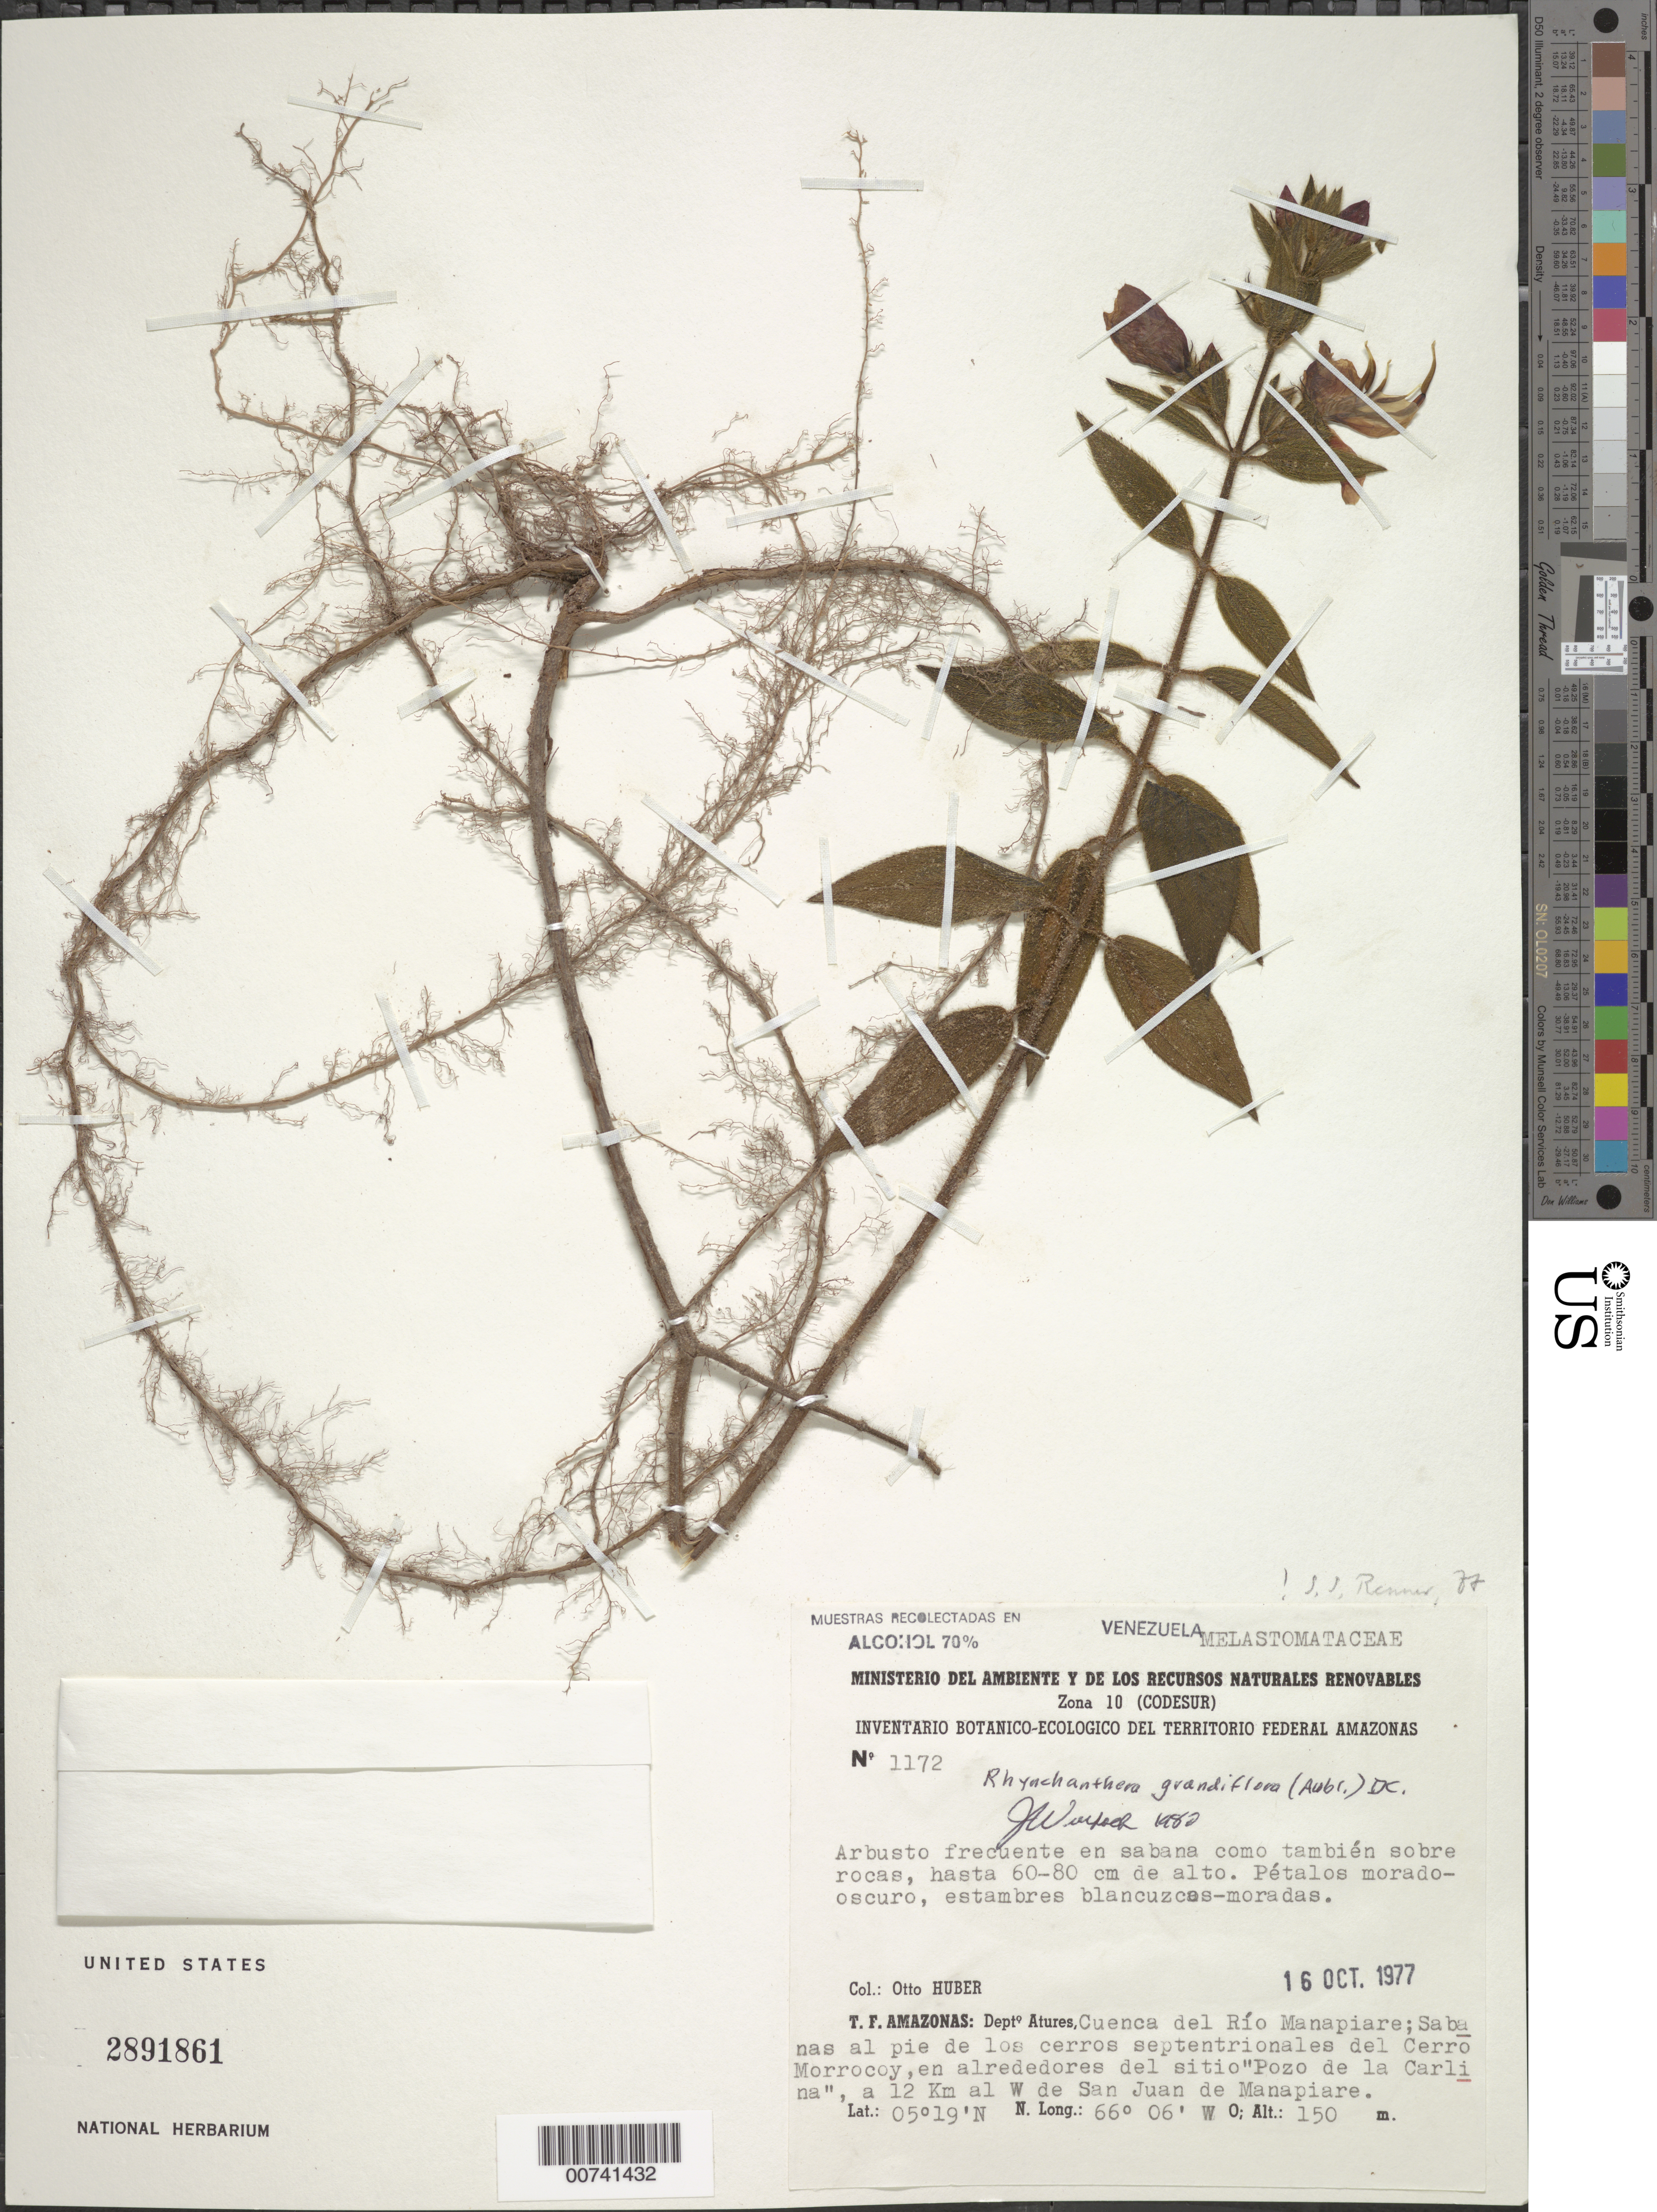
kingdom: Plantae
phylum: Tracheophyta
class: Magnoliopsida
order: Myrtales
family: Melastomataceae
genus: Rhynchanthera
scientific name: Rhynchanthera grandiflora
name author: (Aubl.) DC.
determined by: Renner, S. S.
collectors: O. Huber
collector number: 1172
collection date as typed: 16-Oct-77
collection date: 1977-10-16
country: Venezuela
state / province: Amazonas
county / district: Atures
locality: Río Manapiare, cuenca, ±12 km W de San Juan de Manapiare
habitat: Sabana como tambien sobre rocas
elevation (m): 150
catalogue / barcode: US 2891861